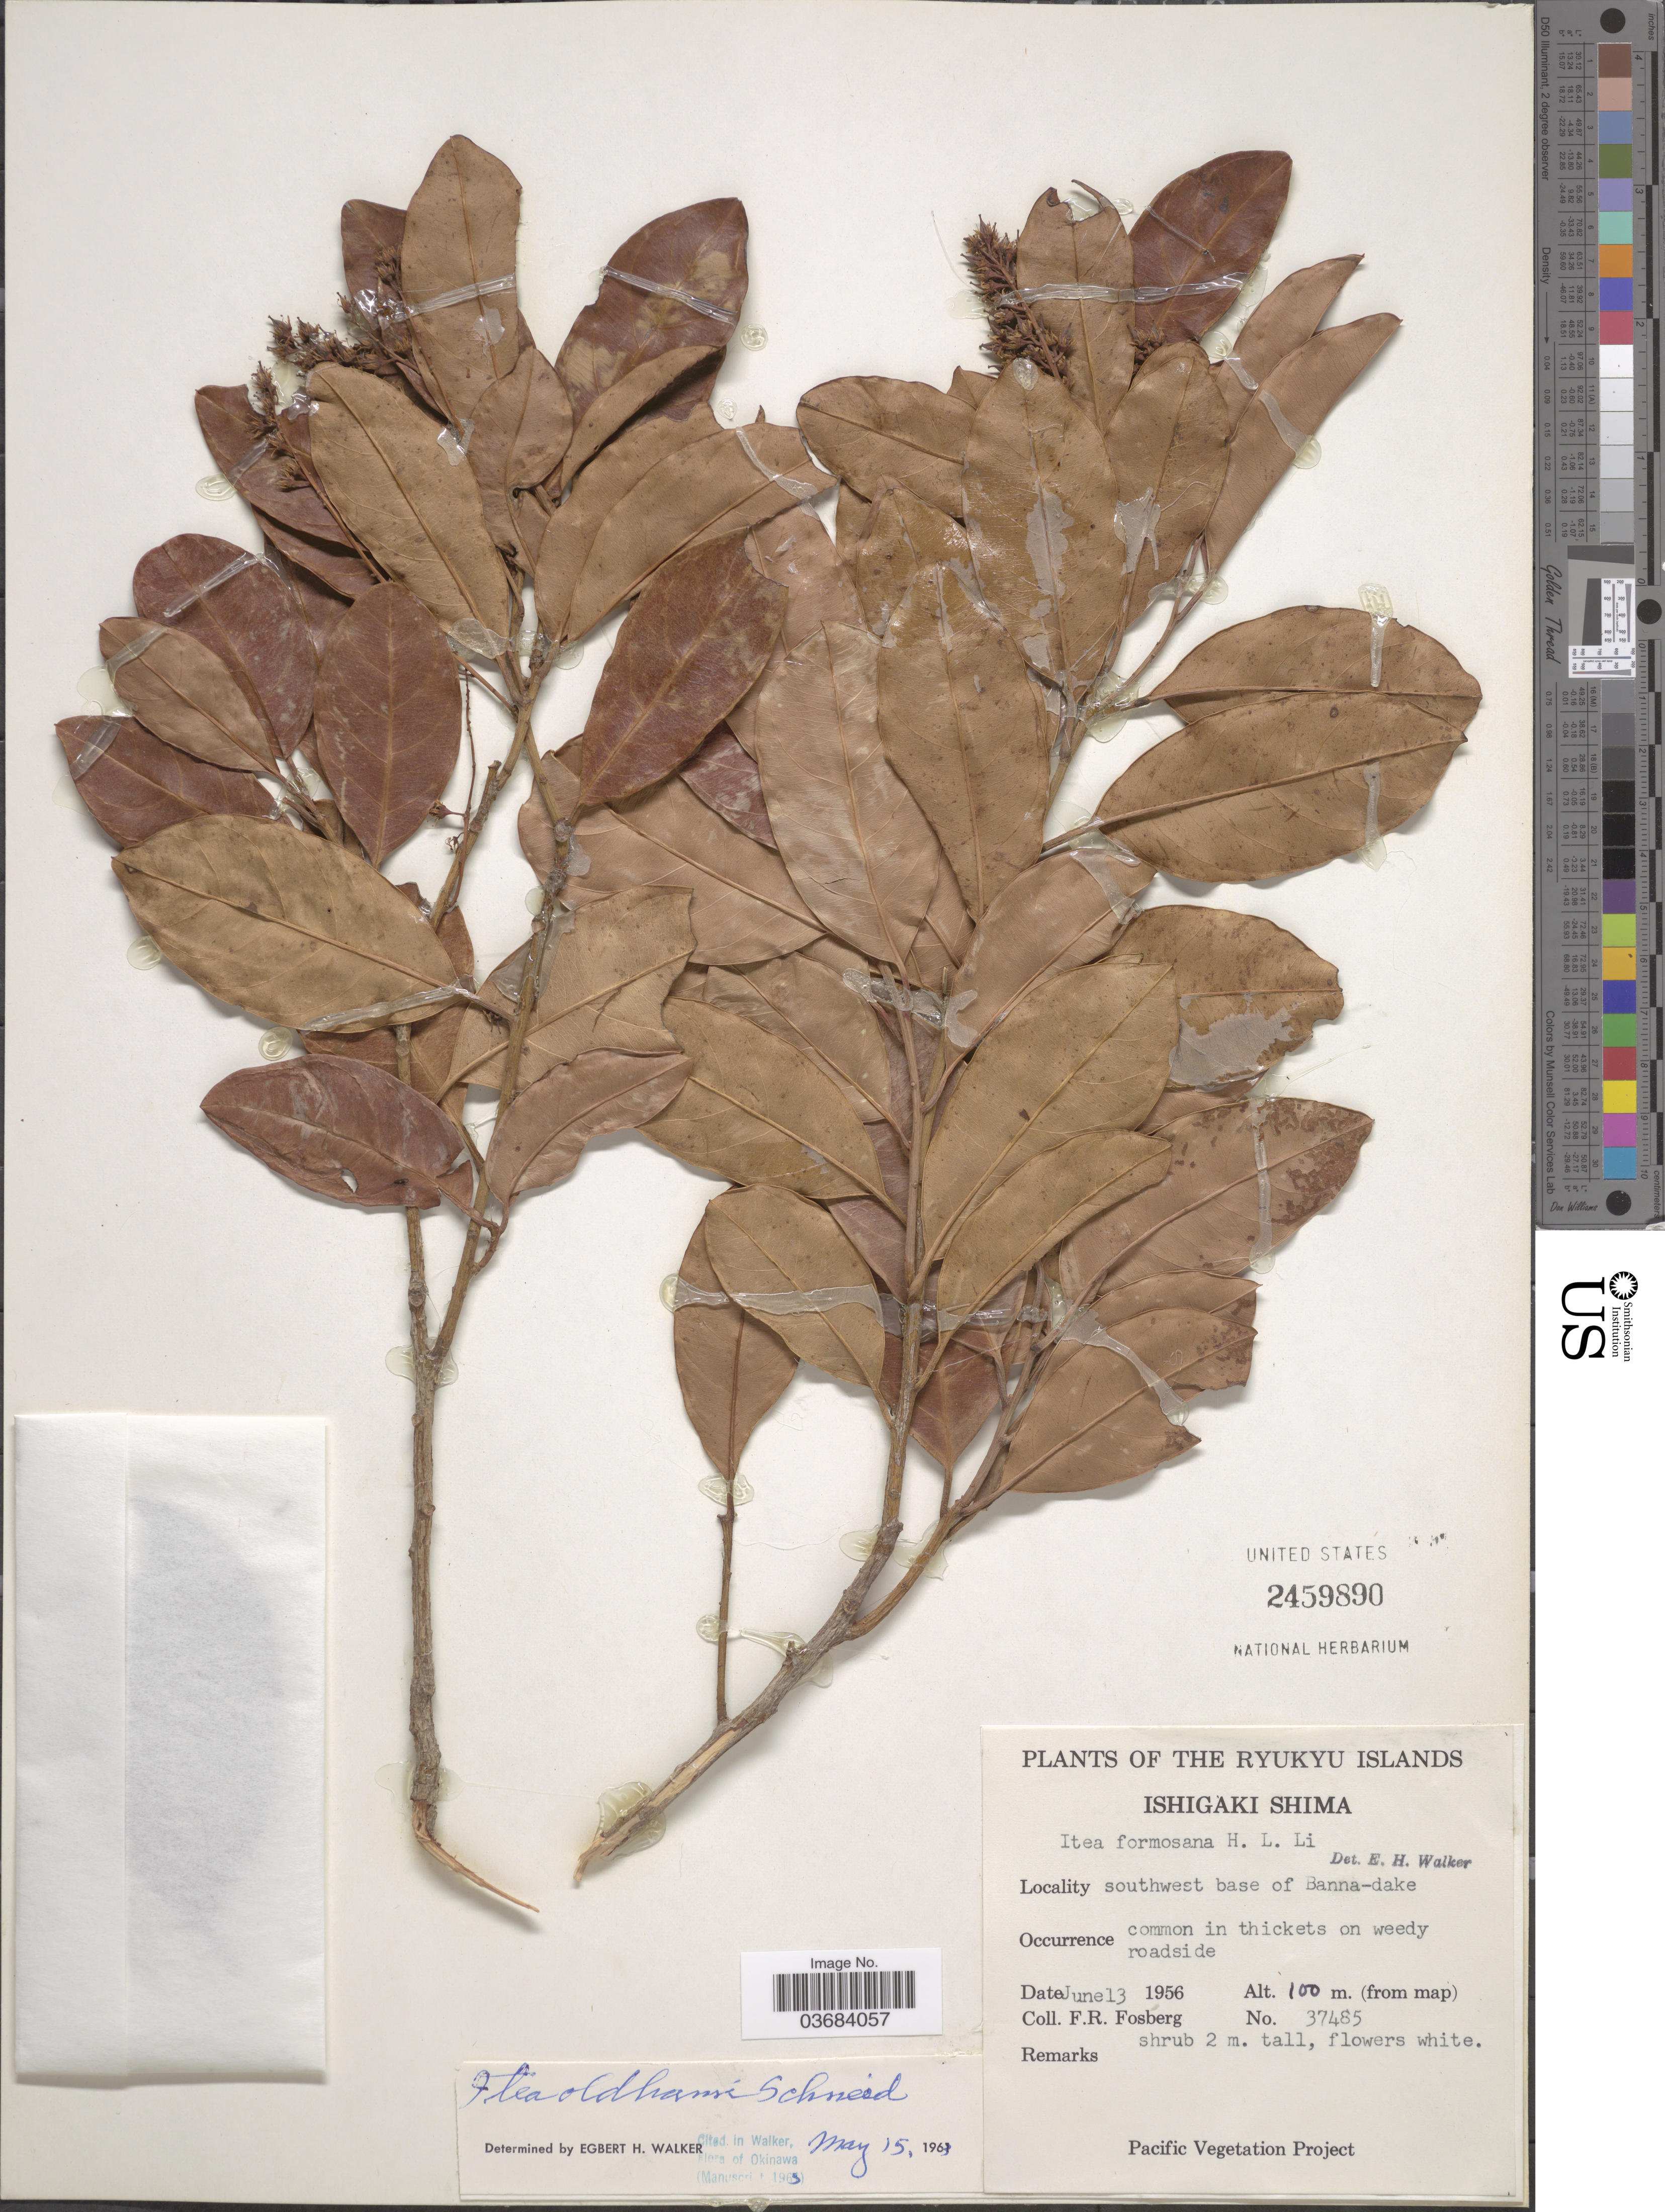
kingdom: Plantae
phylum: Tracheophyta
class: Magnoliopsida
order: Saxifragales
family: Iteaceae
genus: Itea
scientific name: Itea oldhamii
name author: C.K. Schneid.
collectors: F. R. Fosberg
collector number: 37485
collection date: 1956-06-13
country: Japan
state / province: Okinawa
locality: The Ryukyu Islands. Ishigaki Shima. Southwest base of Banna-dake.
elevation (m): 100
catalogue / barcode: US 2459890